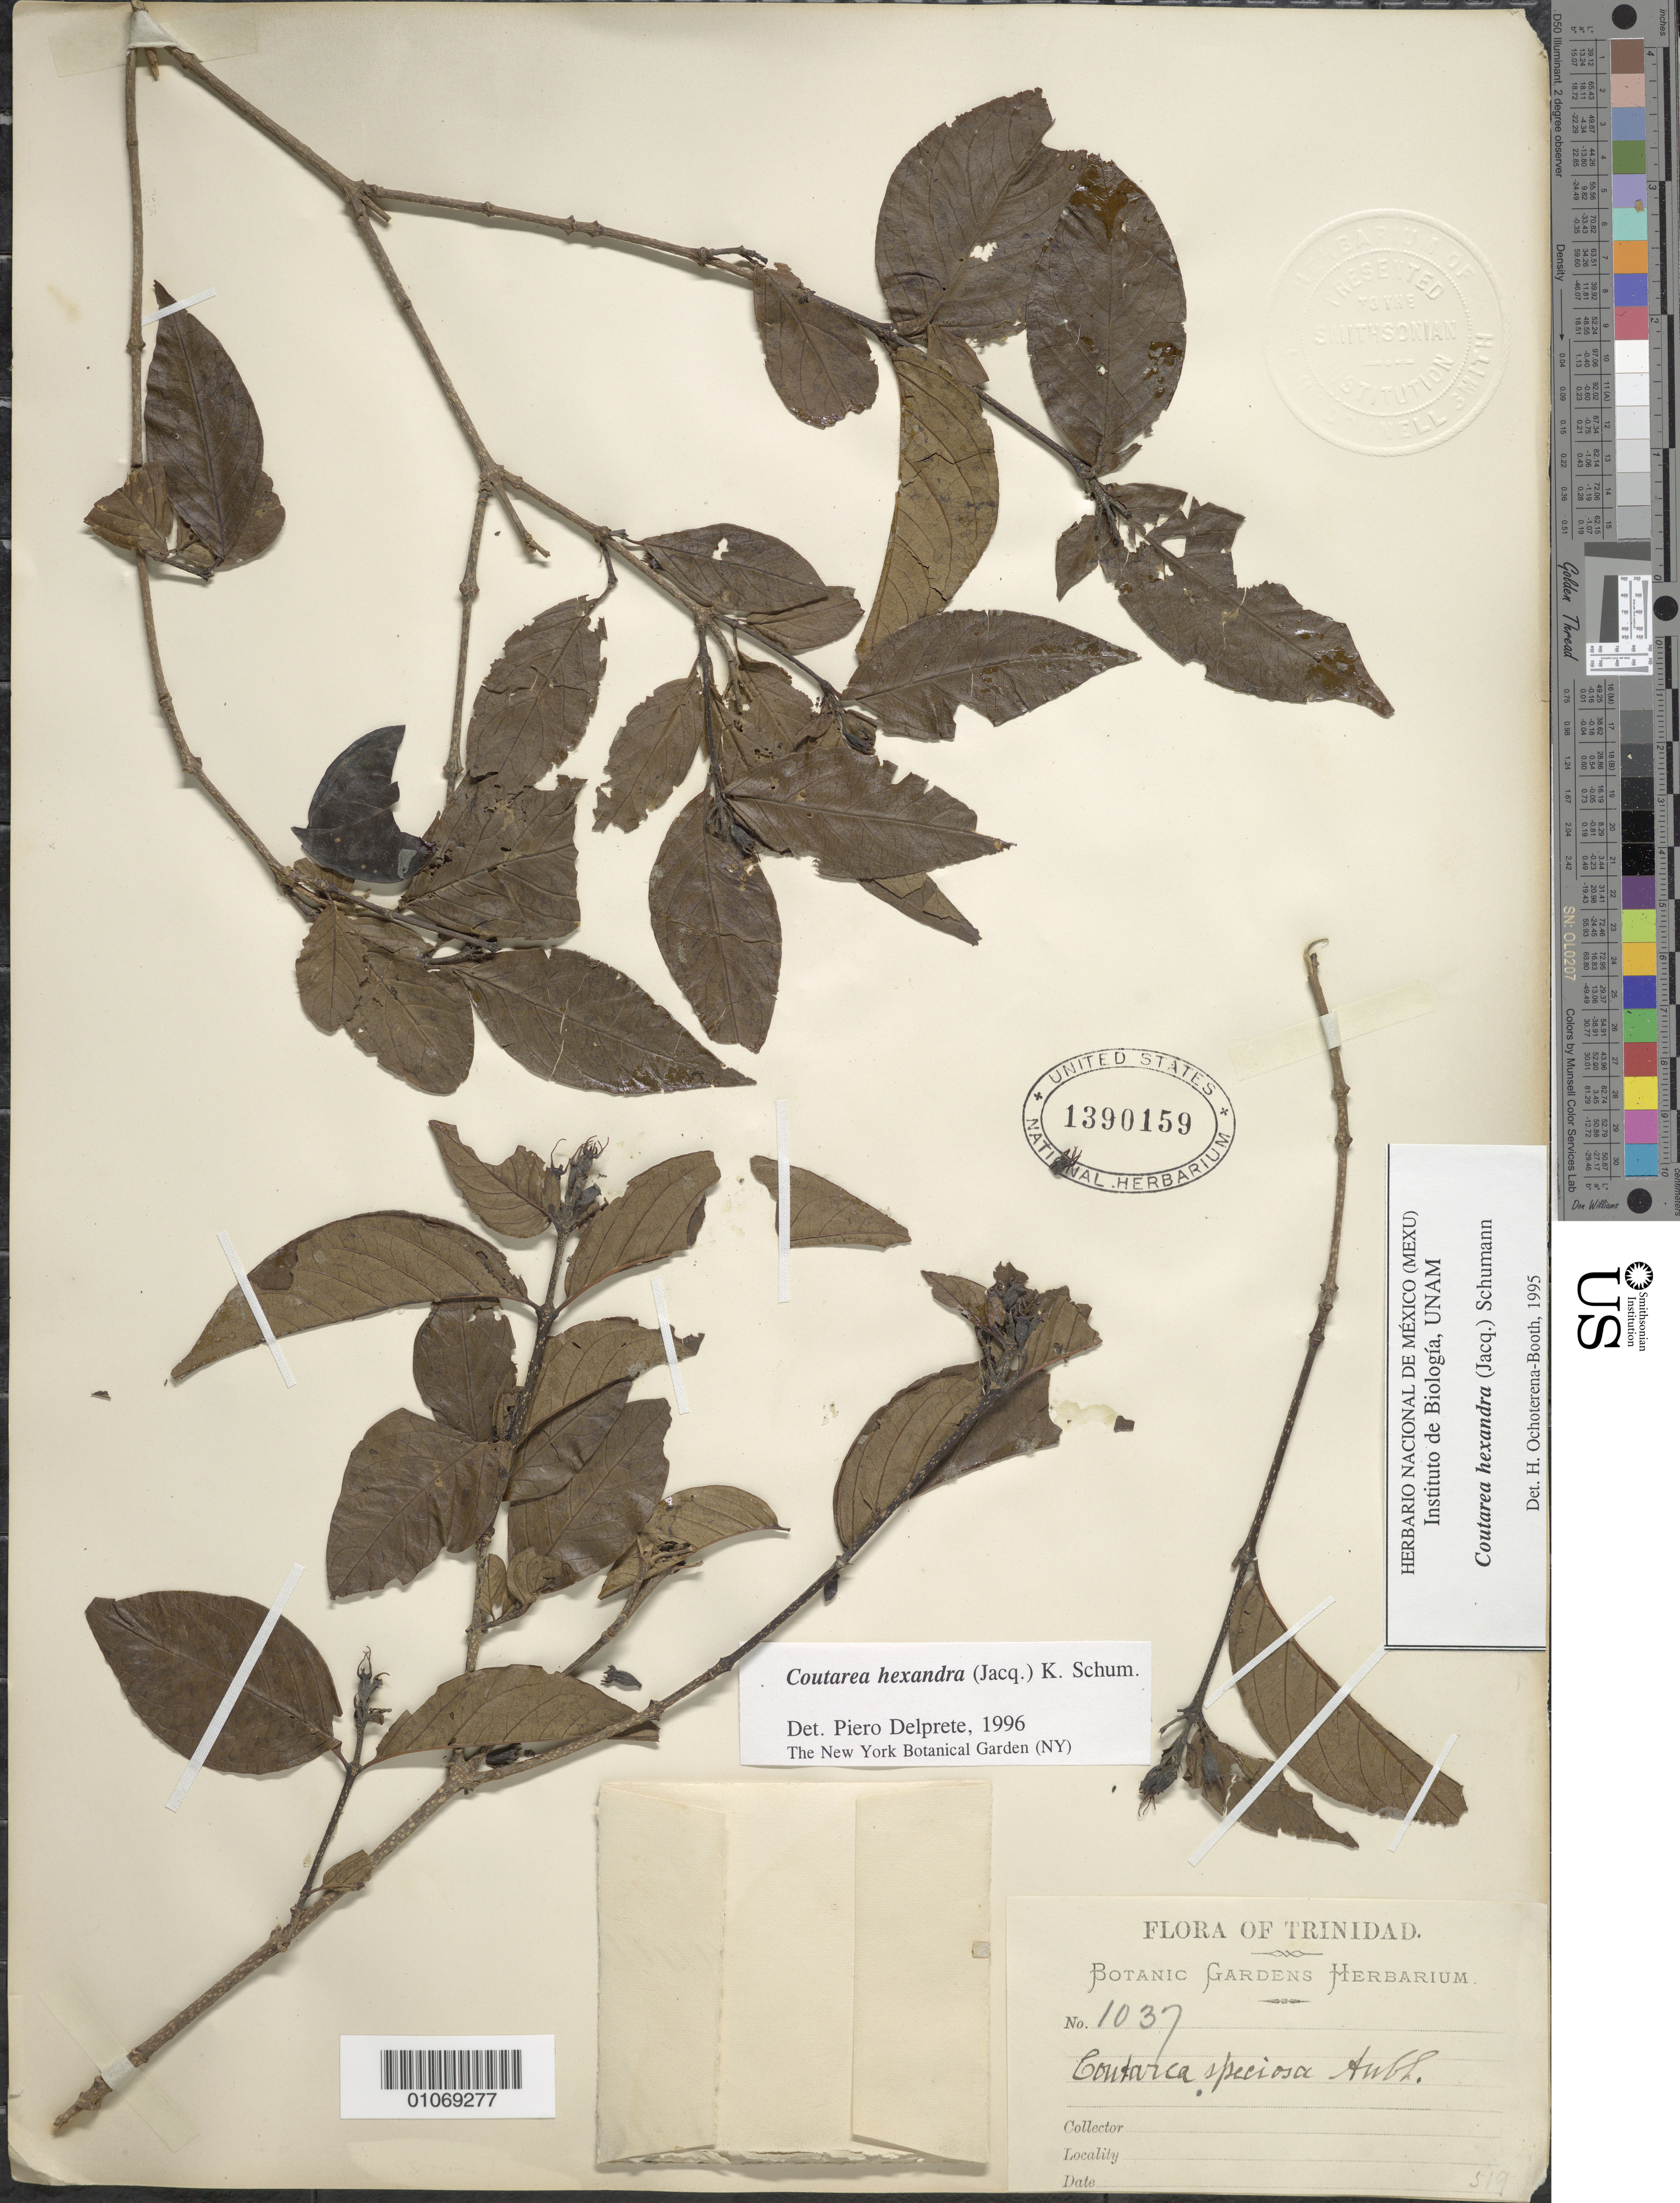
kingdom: Plantae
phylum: Tracheophyta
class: Magnoliopsida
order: Gentianales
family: Rubiaceae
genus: Coutarea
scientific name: Coutarea hexandra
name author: (Jacq.) K. Schum.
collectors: Botanic Gardens Herbarium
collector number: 1037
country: Trinidad and Tobago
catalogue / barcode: US 1390159